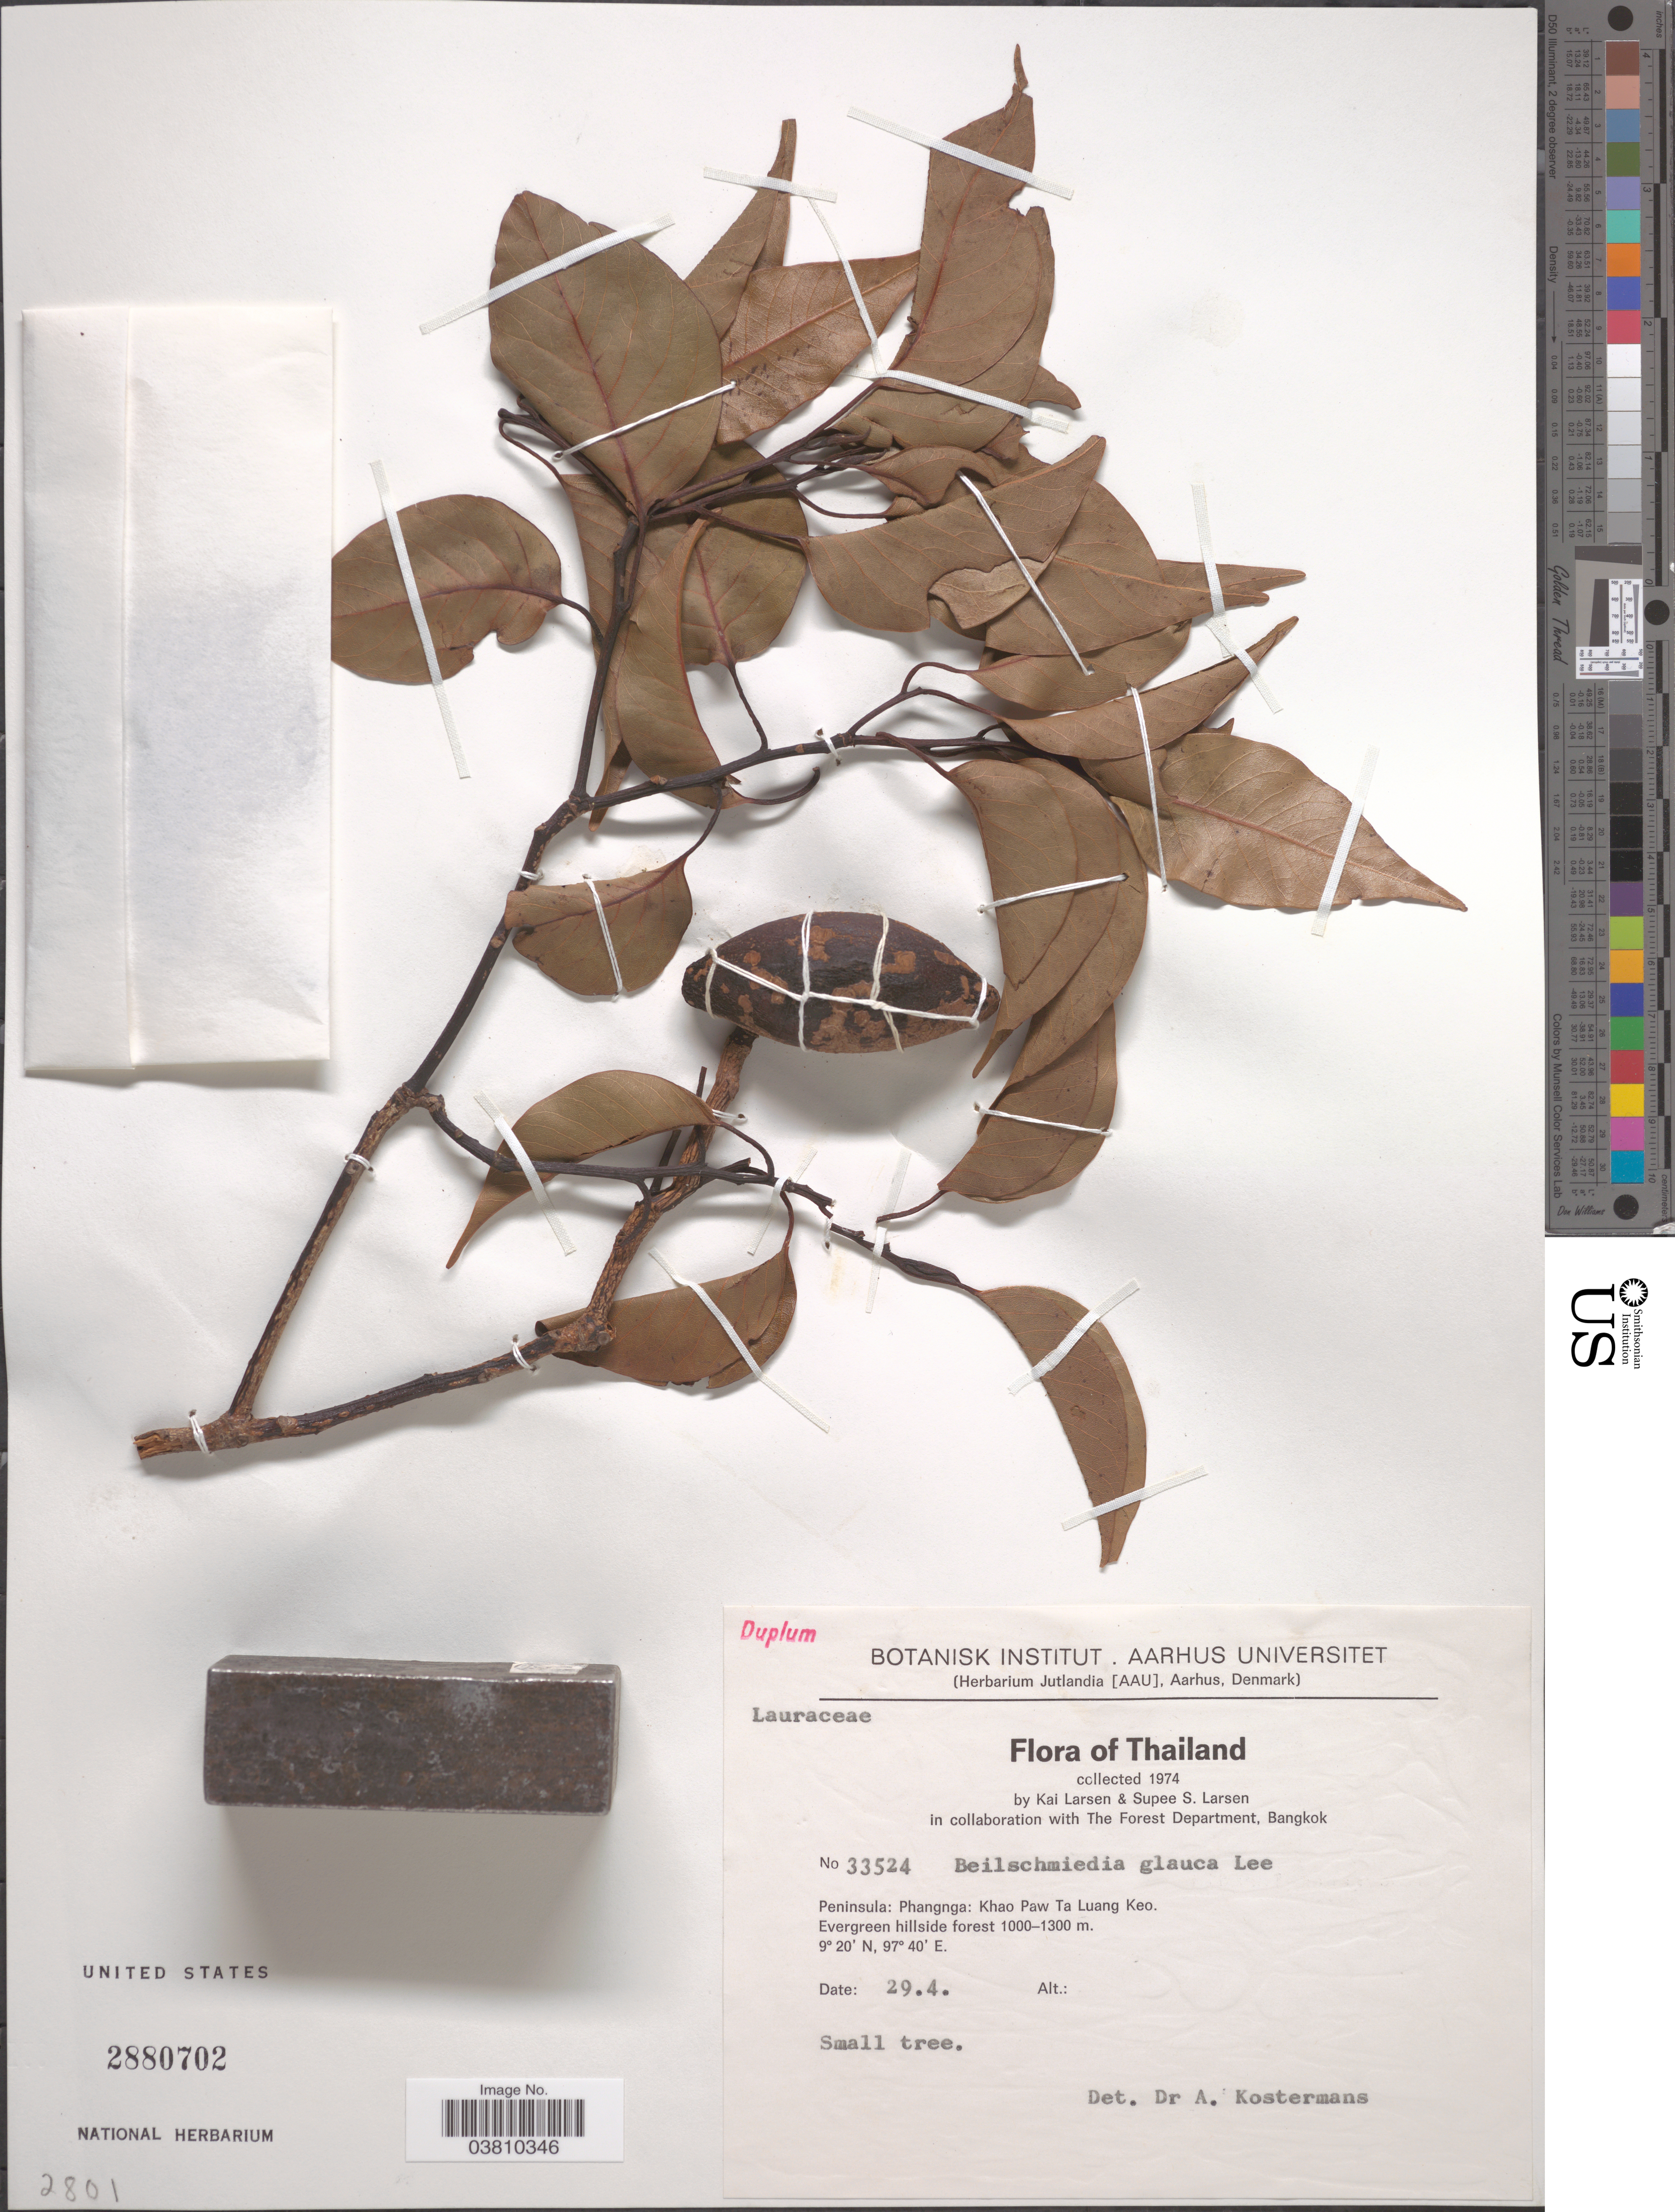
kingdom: Plantae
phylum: Tracheophyta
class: Magnoliopsida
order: Laurales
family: Lauraceae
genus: Beilschmiedia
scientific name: Beilschmiedia glauca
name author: S.K. Lee & L.F. Lau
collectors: K. Larsen & S. Larsen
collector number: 33524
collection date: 1974-04-29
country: Thailand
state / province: Phang Nga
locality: Peninsula: Phangnga: Khao Paw Ta Luang Keo. Evergreen hillside forest.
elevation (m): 1000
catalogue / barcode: US 2880702